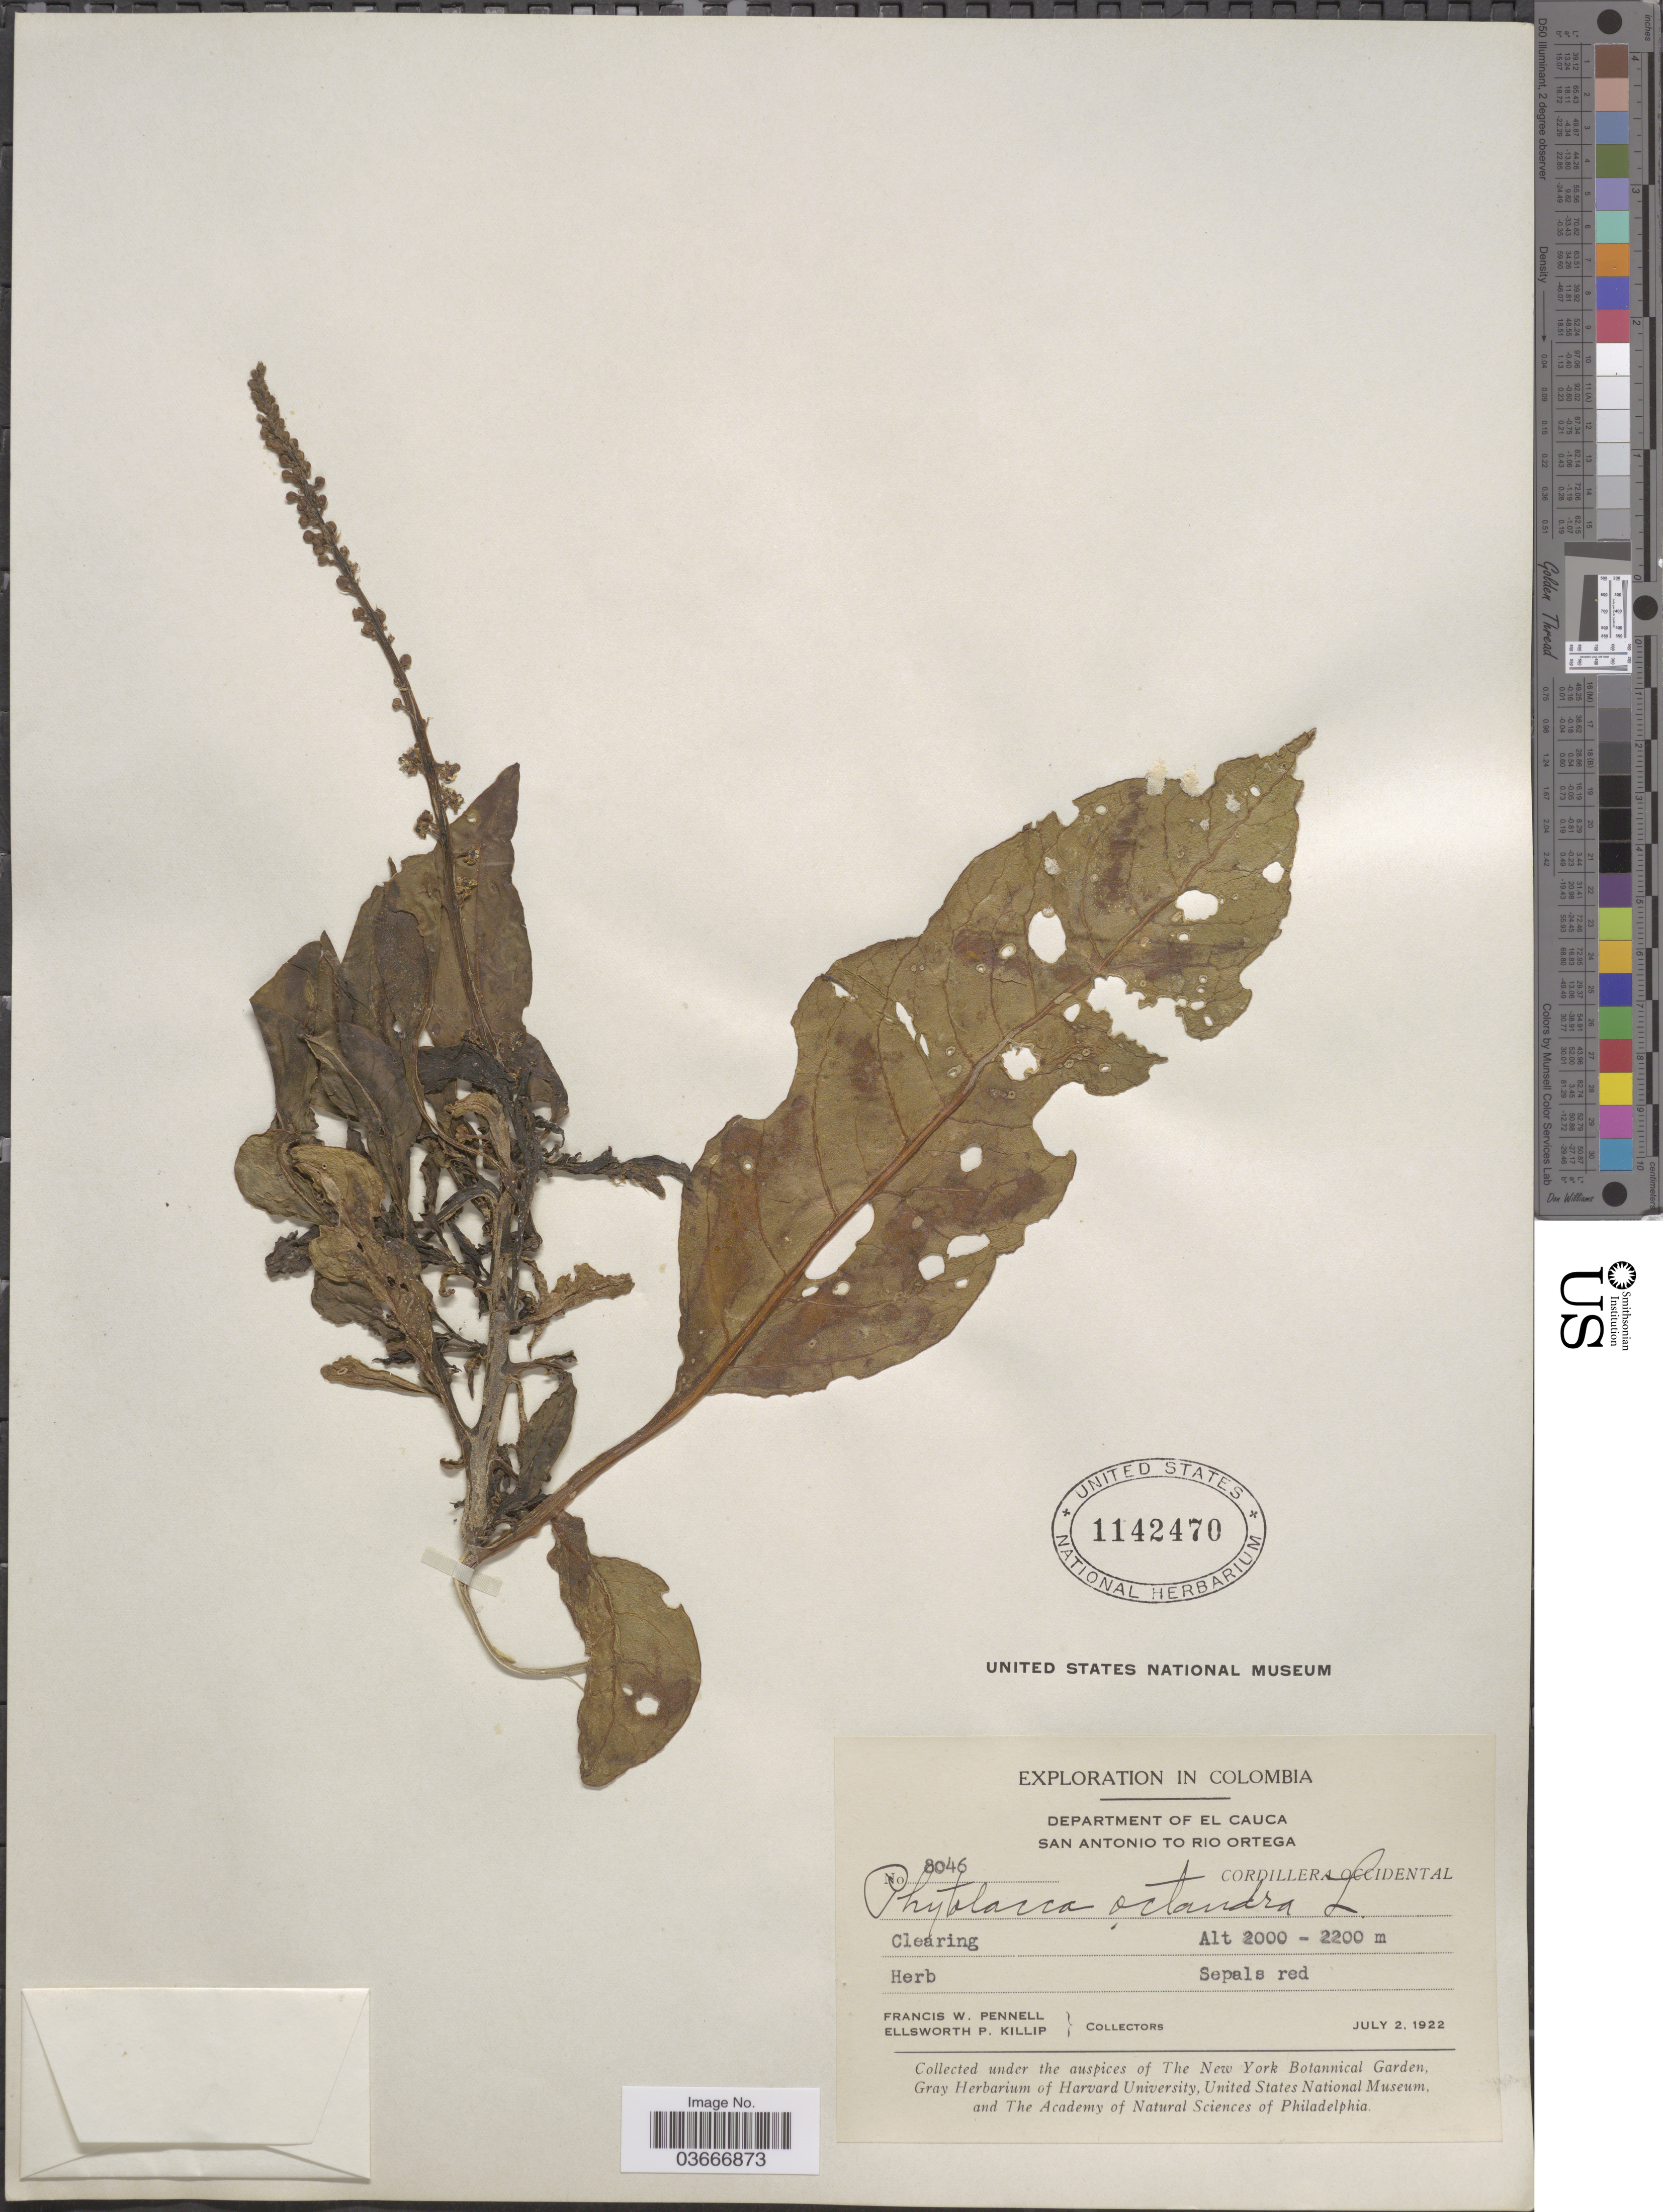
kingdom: Plantae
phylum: Tracheophyta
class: Magnoliopsida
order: Caryophyllales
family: Phytolaccaceae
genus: Phytolacca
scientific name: Phytolacca icosandra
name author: L.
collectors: F. W. Pennell & E. P. Killip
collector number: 8046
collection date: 1922-07-02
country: Colombia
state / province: Cauca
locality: Department of El Cauca. San Antonio to Rio Ortega. Cordillera Occidental.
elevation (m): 2000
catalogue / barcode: US 1142470